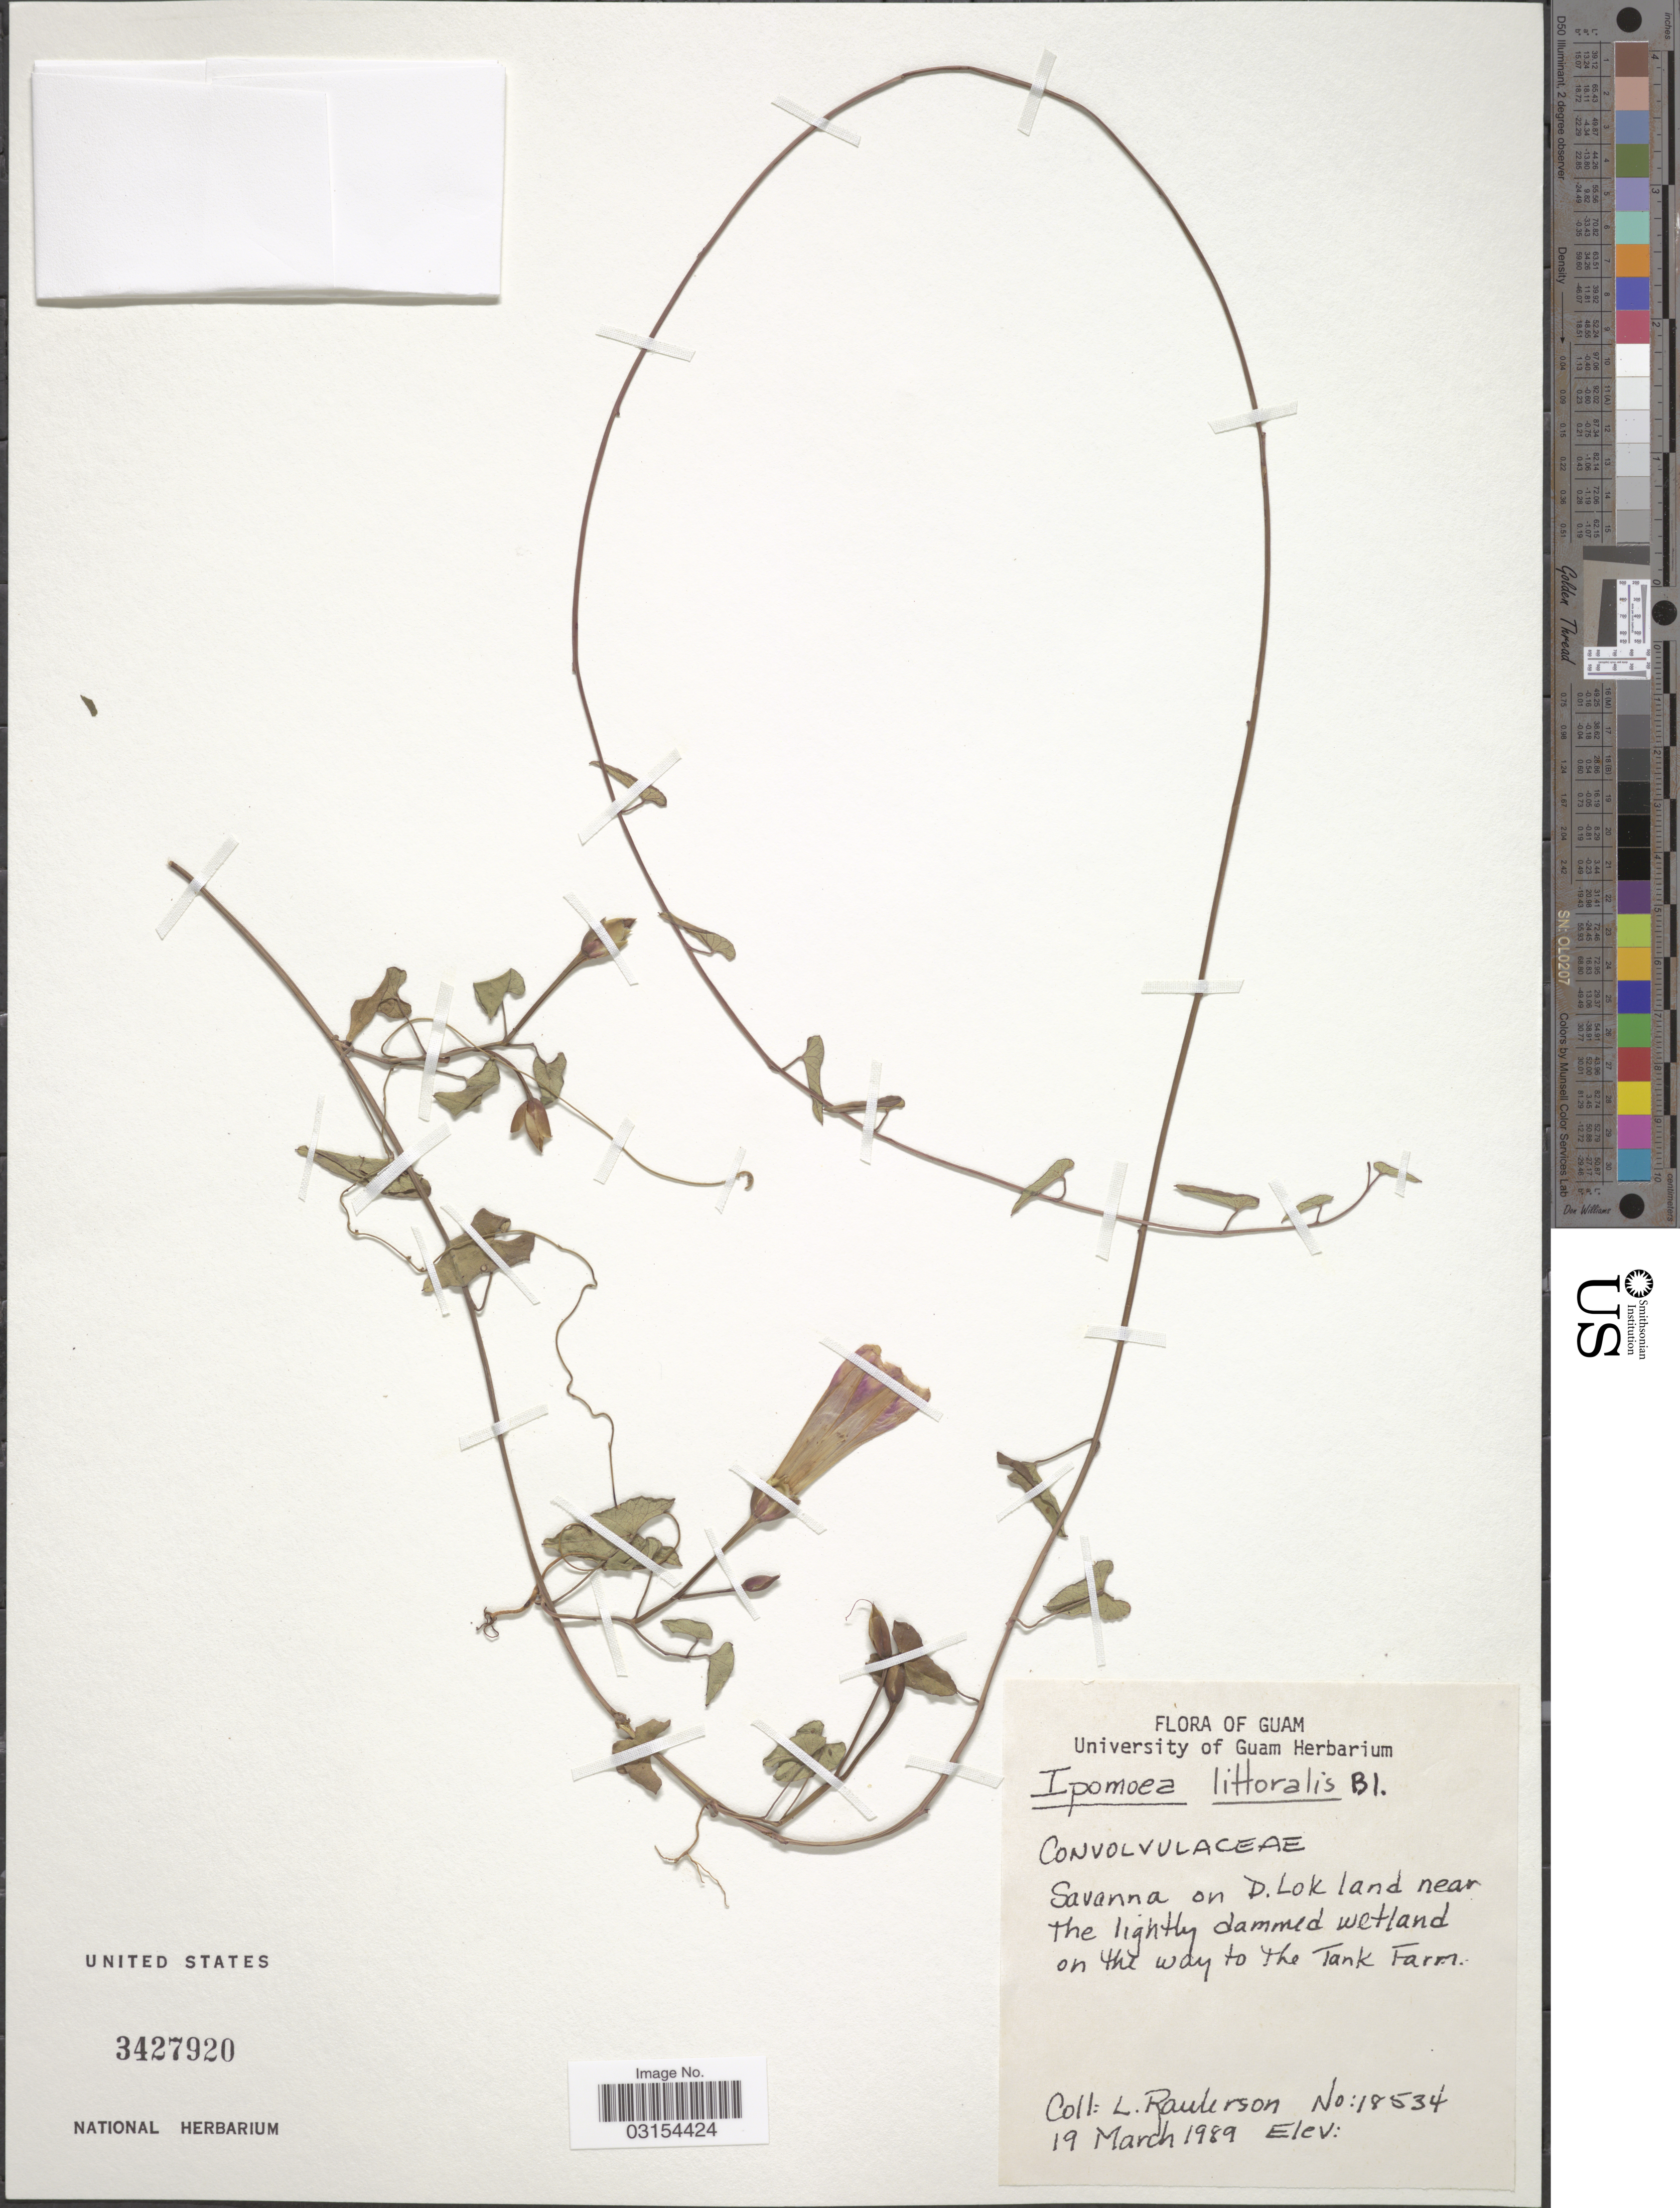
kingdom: Plantae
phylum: Tracheophyta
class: Magnoliopsida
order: Solanales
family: Convolvulaceae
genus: Ipomoea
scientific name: Ipomoea littoralis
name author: Blume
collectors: L. Raulerson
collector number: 18534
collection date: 1989-03-19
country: Guam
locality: Savanna on D. Lok land near the lightly dammed wetland on the way to the Tank Farm.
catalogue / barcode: US 3427920